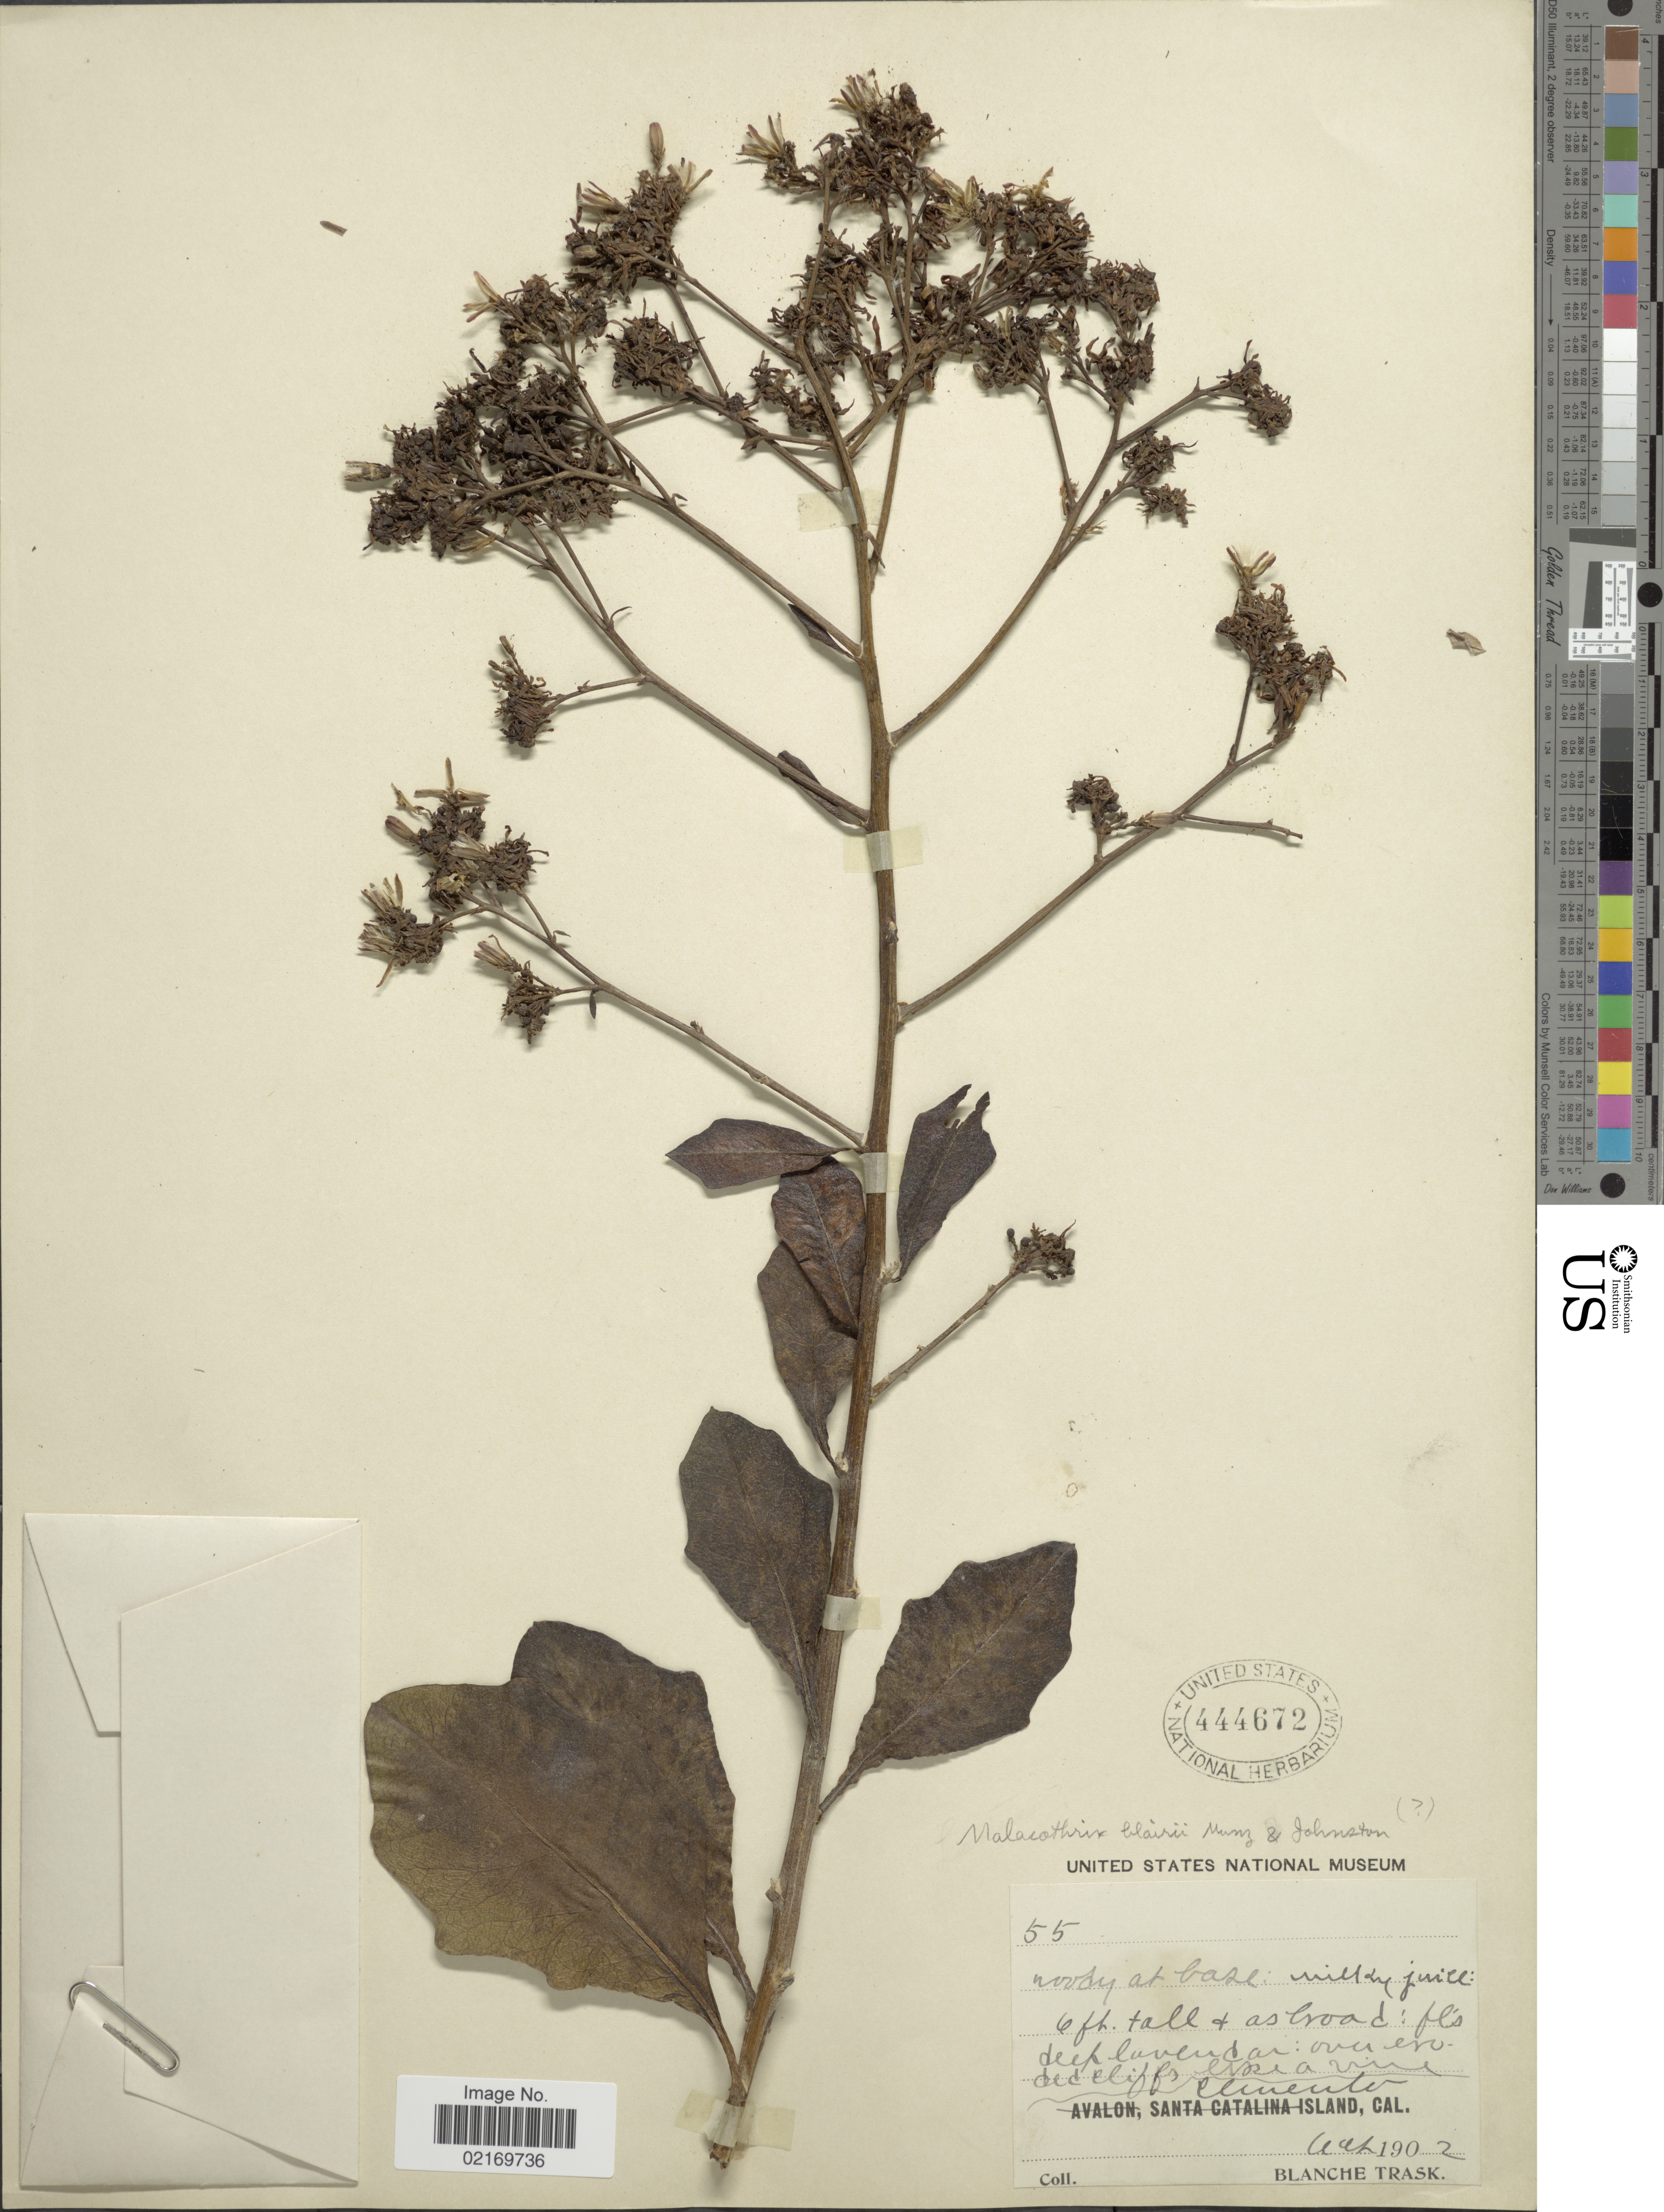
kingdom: Plantae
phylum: Tracheophyta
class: Magnoliopsida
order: Asterales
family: Asteraceae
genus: Munzothamnus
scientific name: Munzothamnus blairii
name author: (Munz & I.M. Johnst.) P.H. Raven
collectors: B. Trask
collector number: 55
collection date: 1902-10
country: United States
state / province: California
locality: Clinecilo, Cal.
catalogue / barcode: US 444672